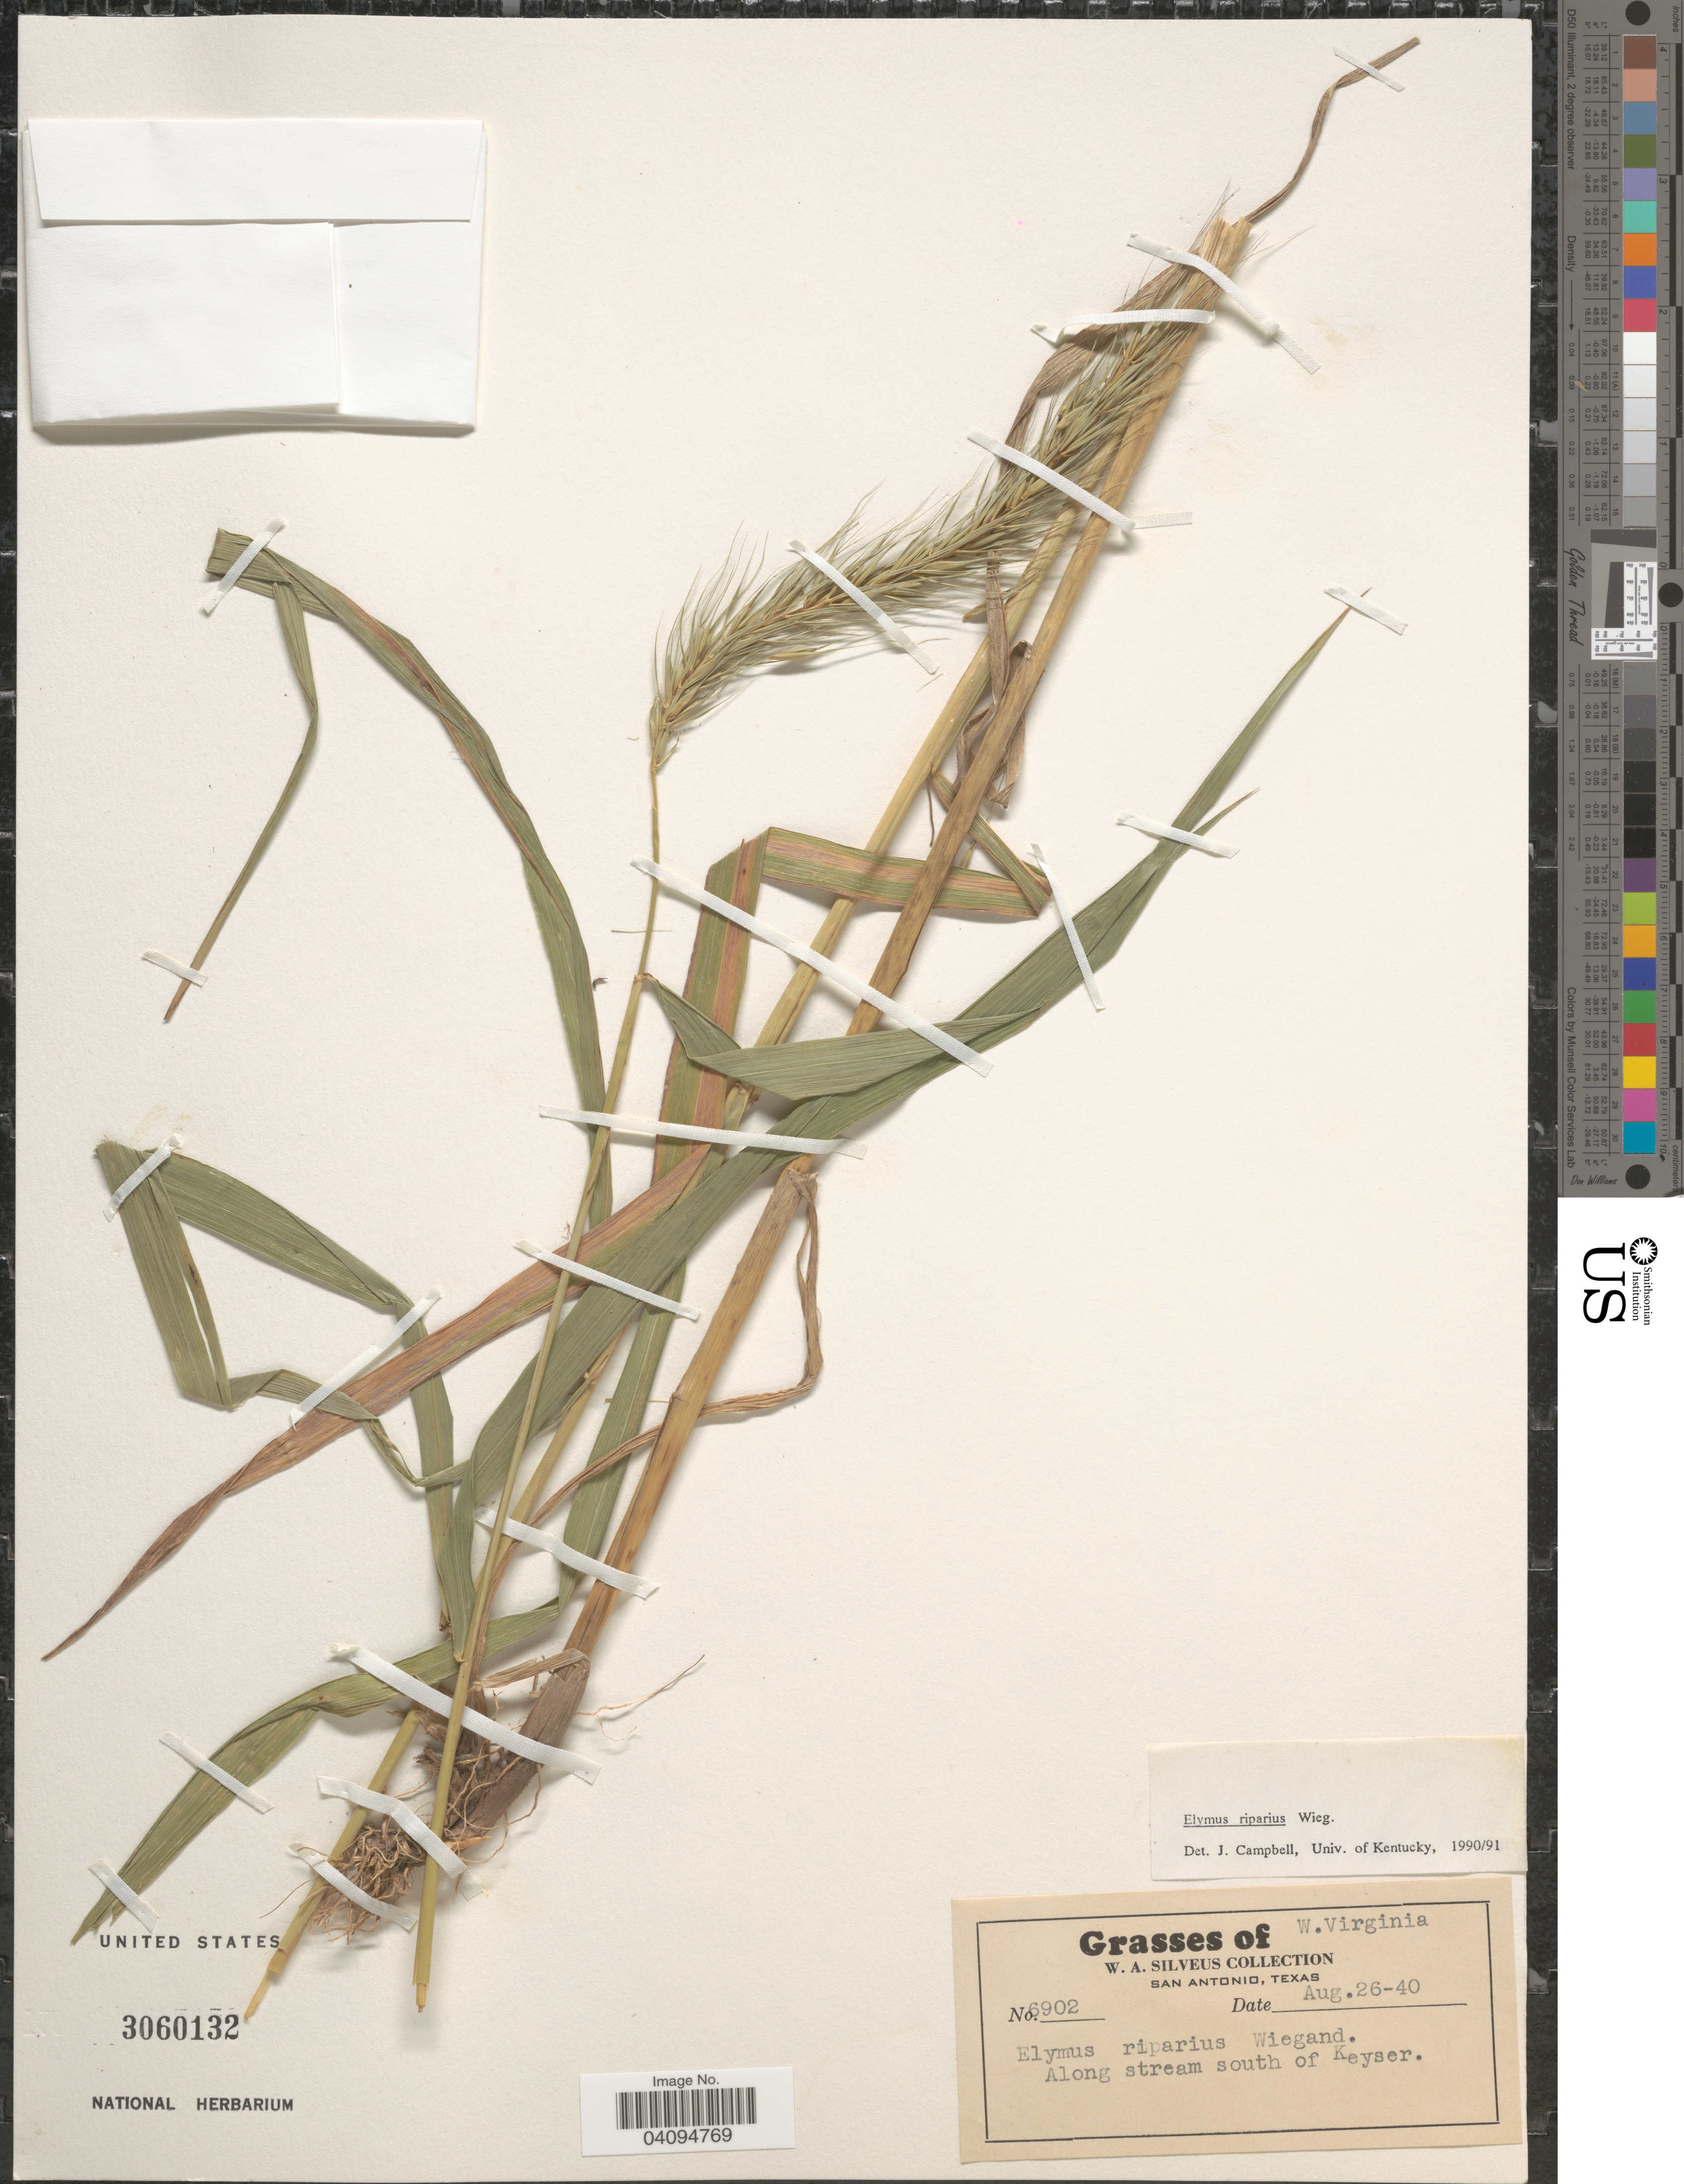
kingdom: Plantae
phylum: Tracheophyta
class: Liliopsida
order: Poales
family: Poaceae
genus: Elymus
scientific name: Elymus riparius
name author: Wiegand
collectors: W. Silveus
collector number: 6902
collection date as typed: Transcribed d/m/y: 26/8/40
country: United States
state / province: West Virginia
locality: Along stream south of Keyser.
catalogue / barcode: US 3060132